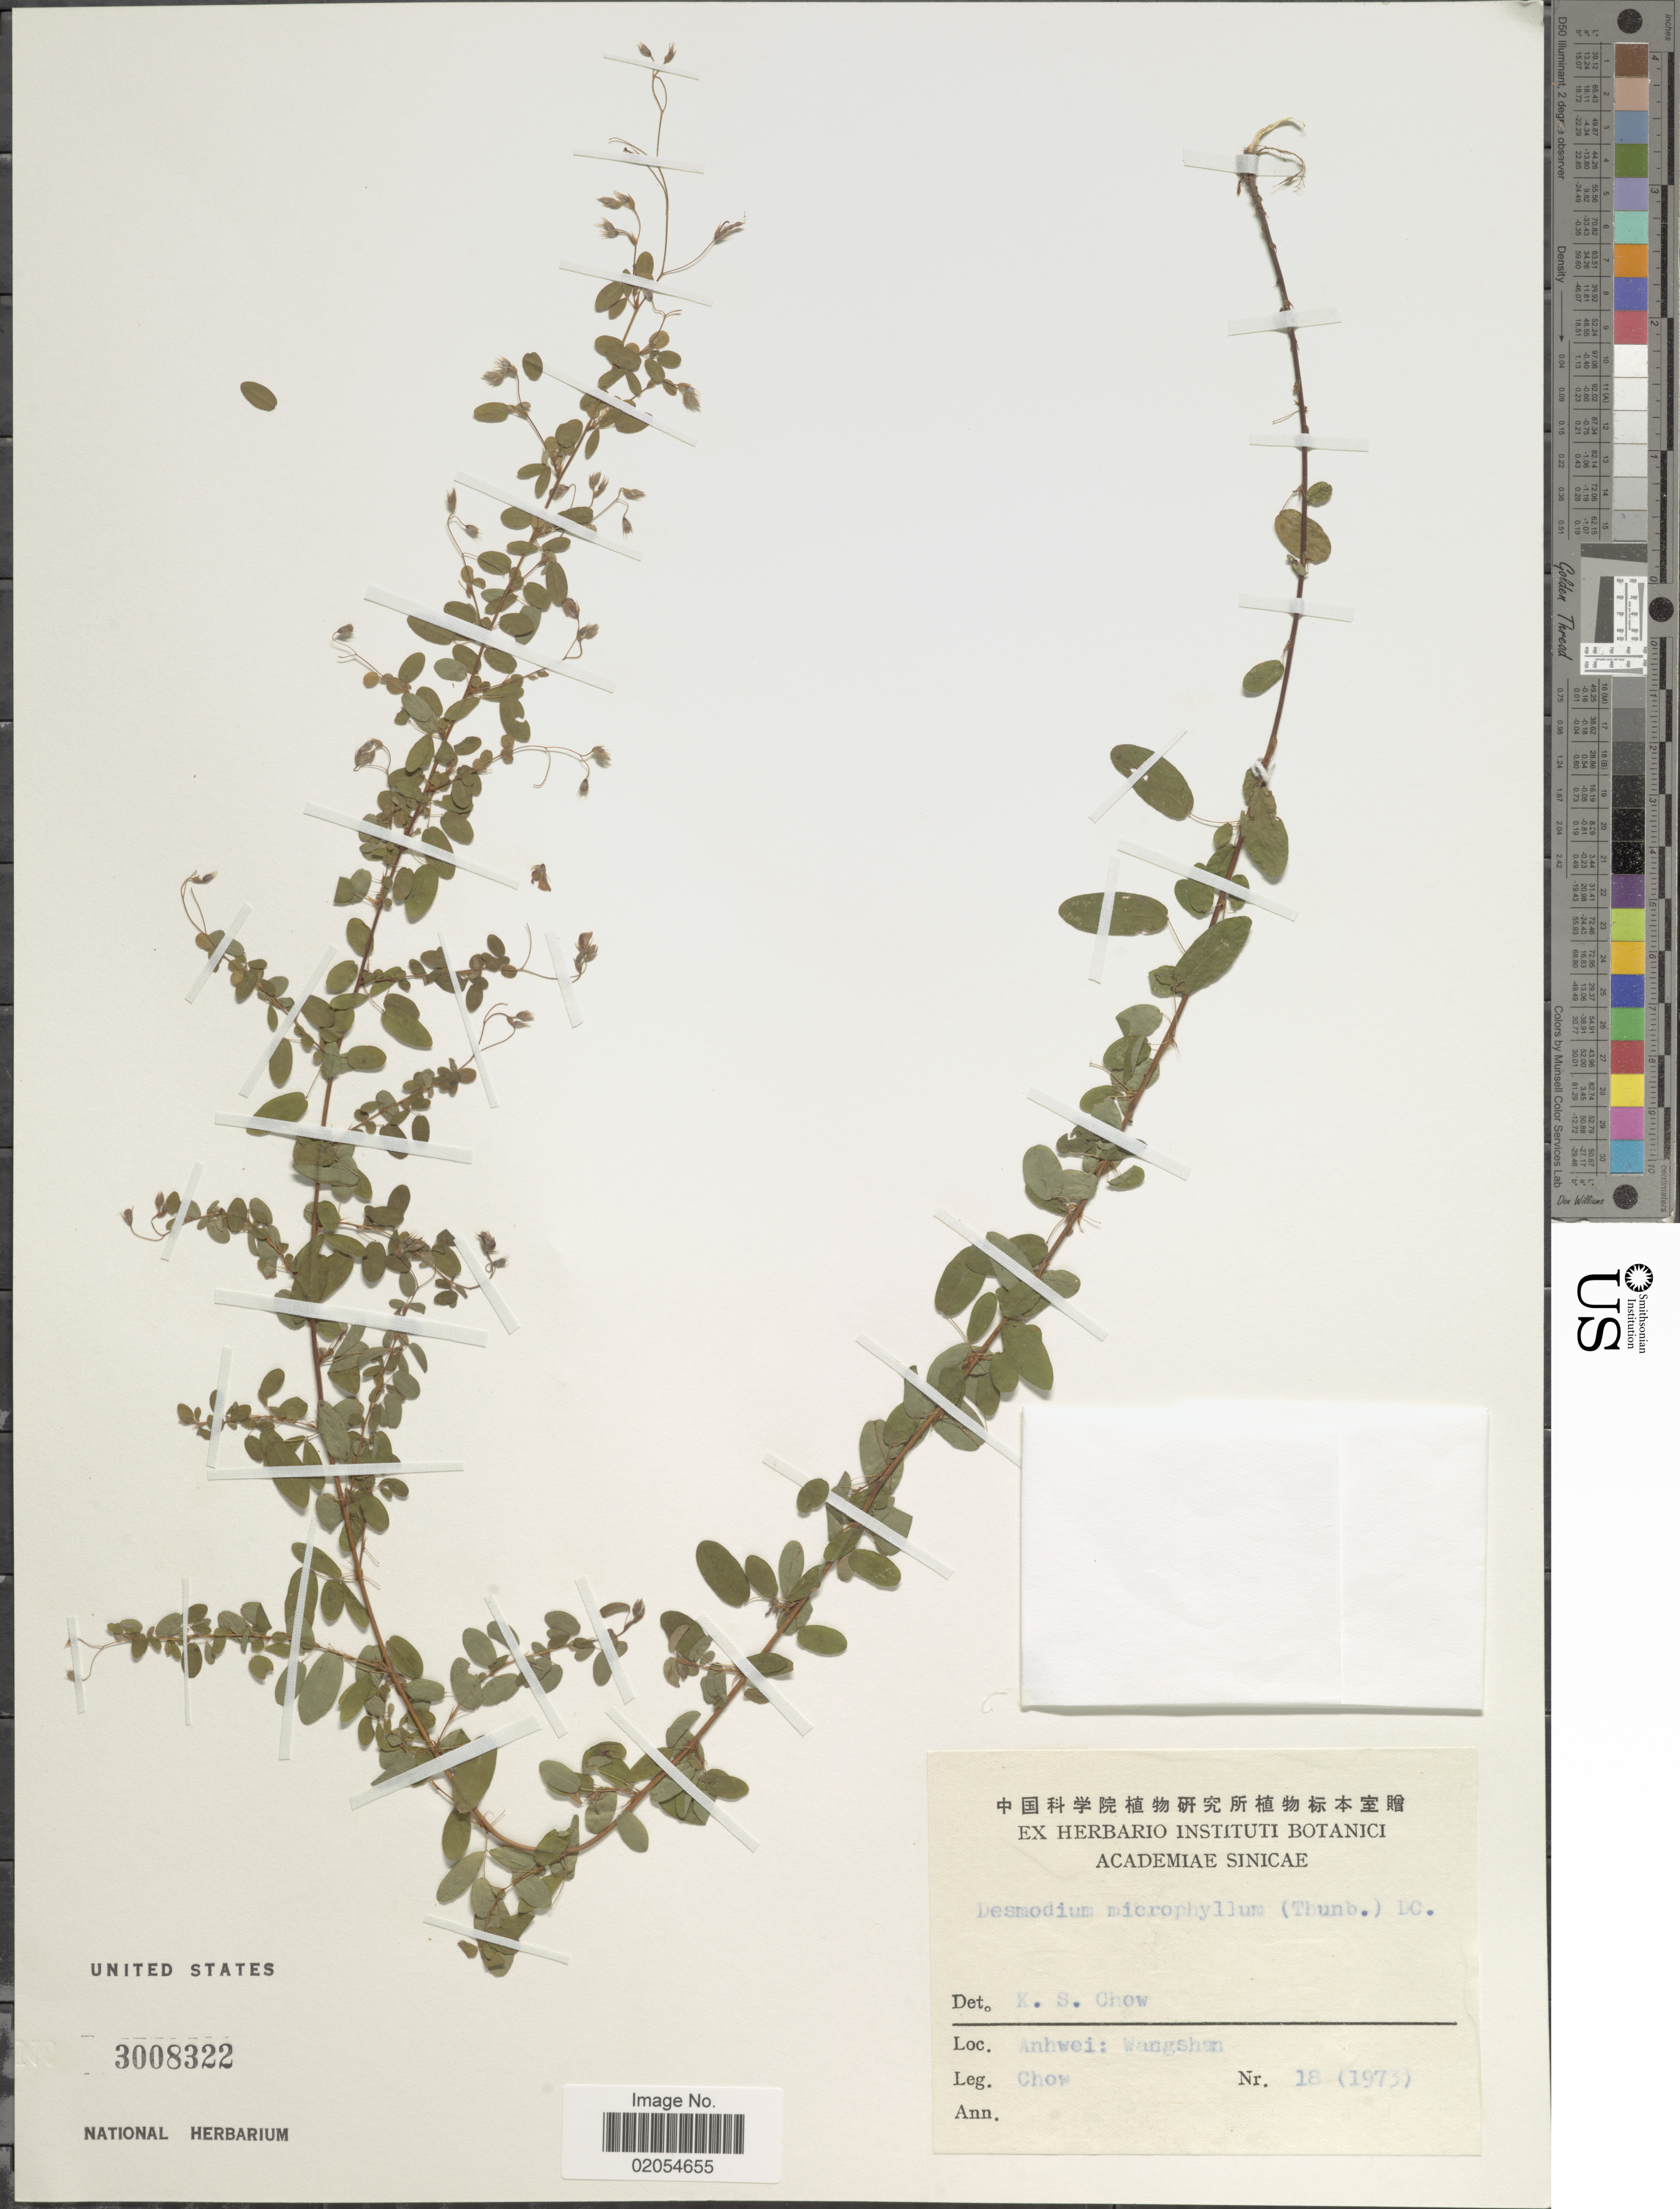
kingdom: Plantae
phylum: Tracheophyta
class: Magnoliopsida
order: Fabales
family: Fabaceae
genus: Leptodesmia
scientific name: Leptodesmia microphylla var. microphylla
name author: (Thunb.) H. Ohashi & K. Ohashi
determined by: Strong, Mark T., (BOT), Smithsonian Institution - National Museum of Natural History (UNITED STATES)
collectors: Chow, --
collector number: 18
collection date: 1975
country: China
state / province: Anhui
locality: Anhwei: Wangshan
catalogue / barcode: US 3008322